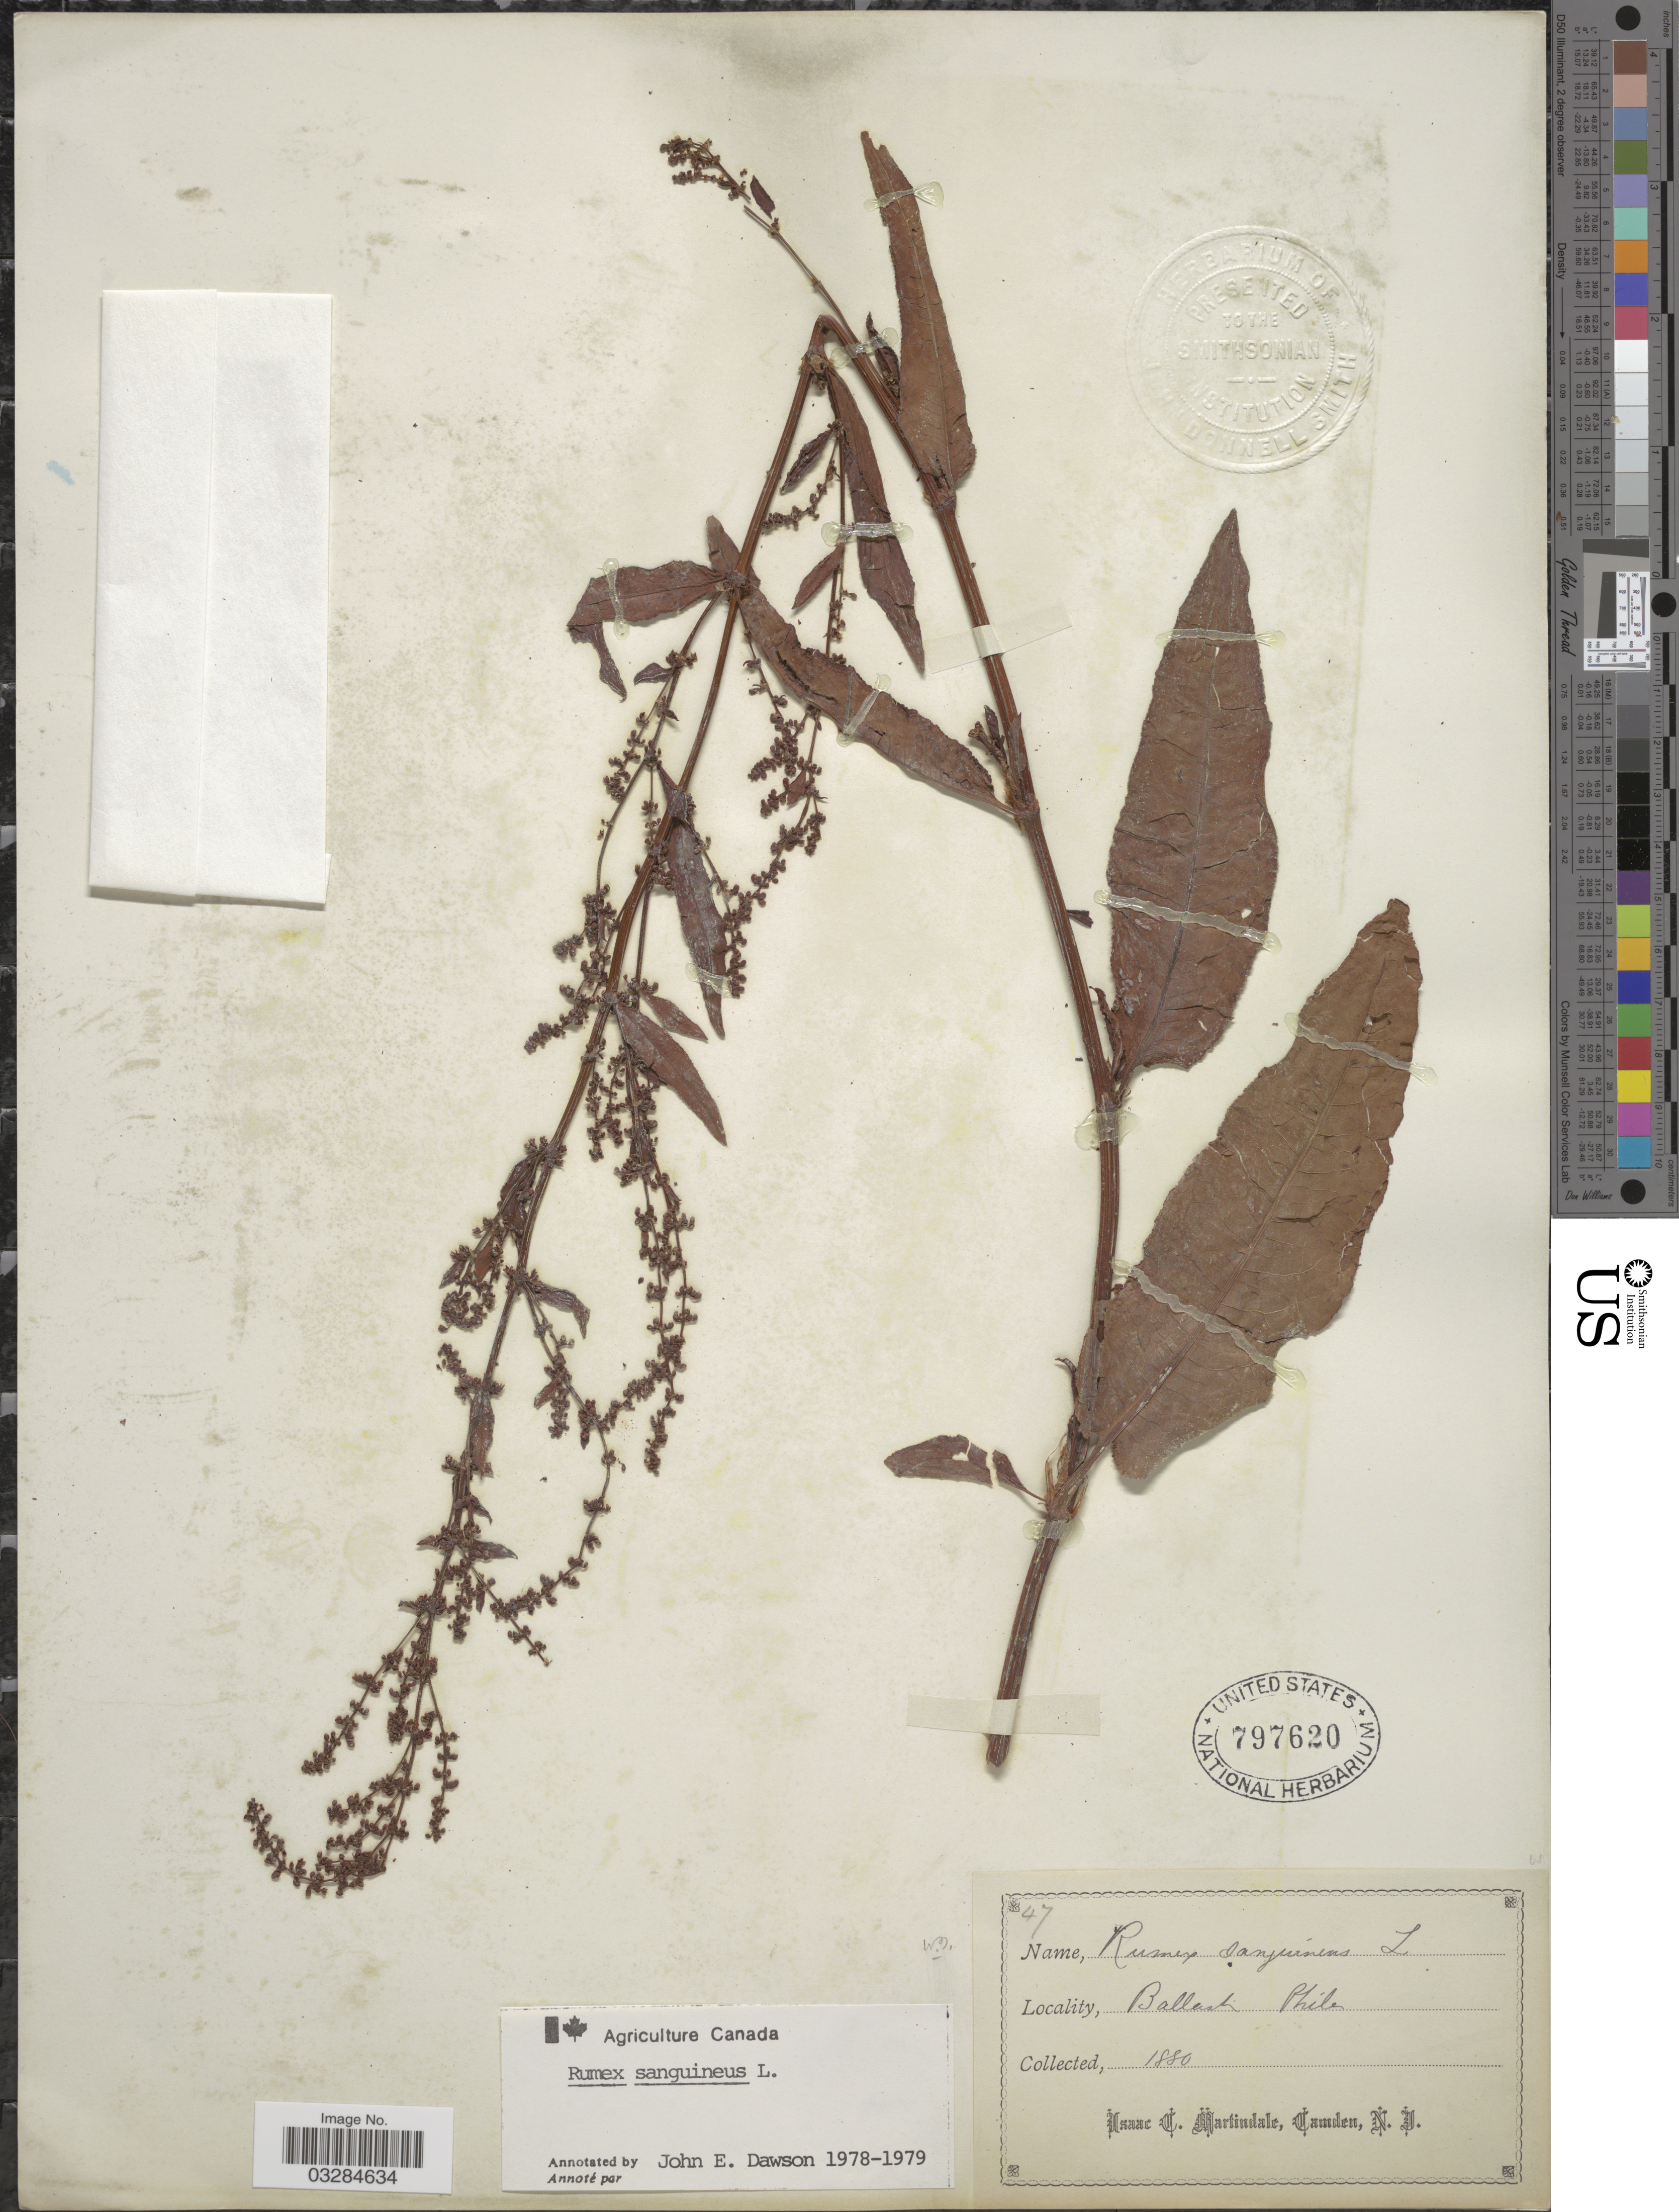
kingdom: Plantae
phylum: Tracheophyta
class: Magnoliopsida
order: Caryophyllales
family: Polygonaceae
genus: Rumex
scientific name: Rumex sanguineus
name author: L.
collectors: I. C. Martindale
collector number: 47?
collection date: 1880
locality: Ballast, Phila [interpreted].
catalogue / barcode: US 797620